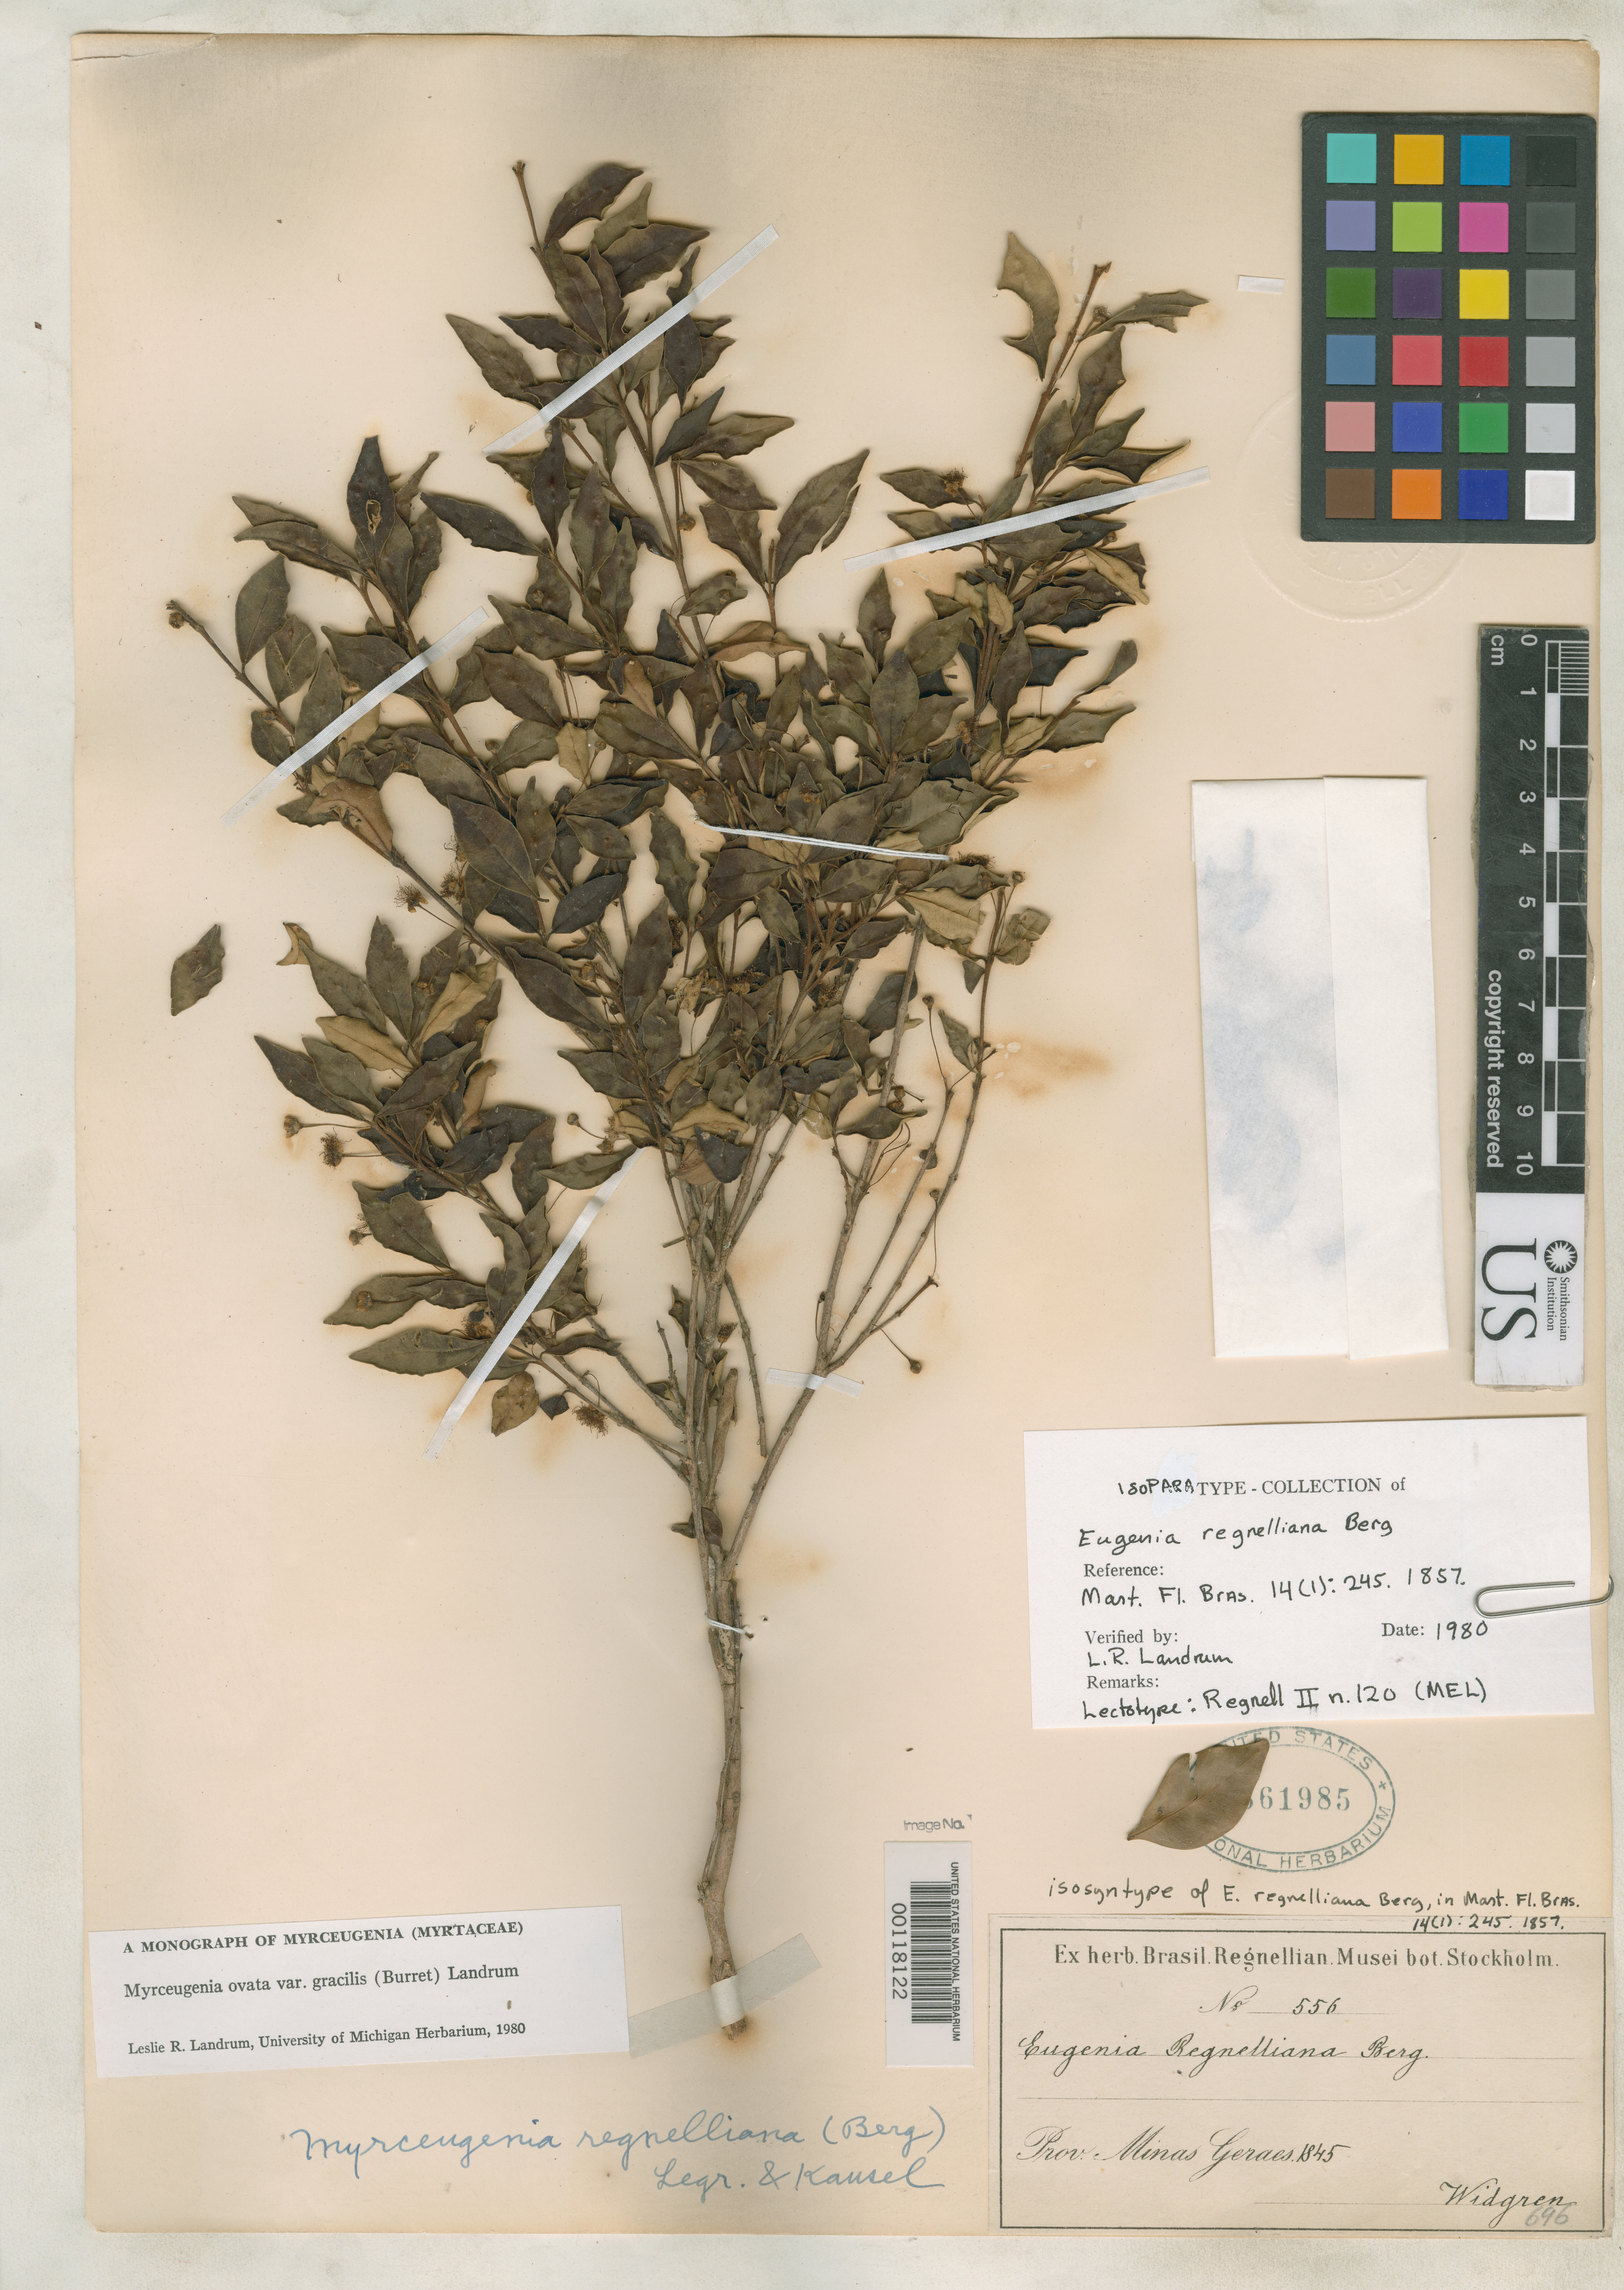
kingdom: Plantae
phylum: Tracheophyta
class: Magnoliopsida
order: Myrtales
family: Myrtaceae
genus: Eugenia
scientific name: Eugenia regnelliana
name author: O. Berg in Mart.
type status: Syntype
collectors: J. Widgren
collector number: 556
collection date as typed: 1845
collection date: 1845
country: Brazil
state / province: Minas Gerais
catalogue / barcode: US 1361985